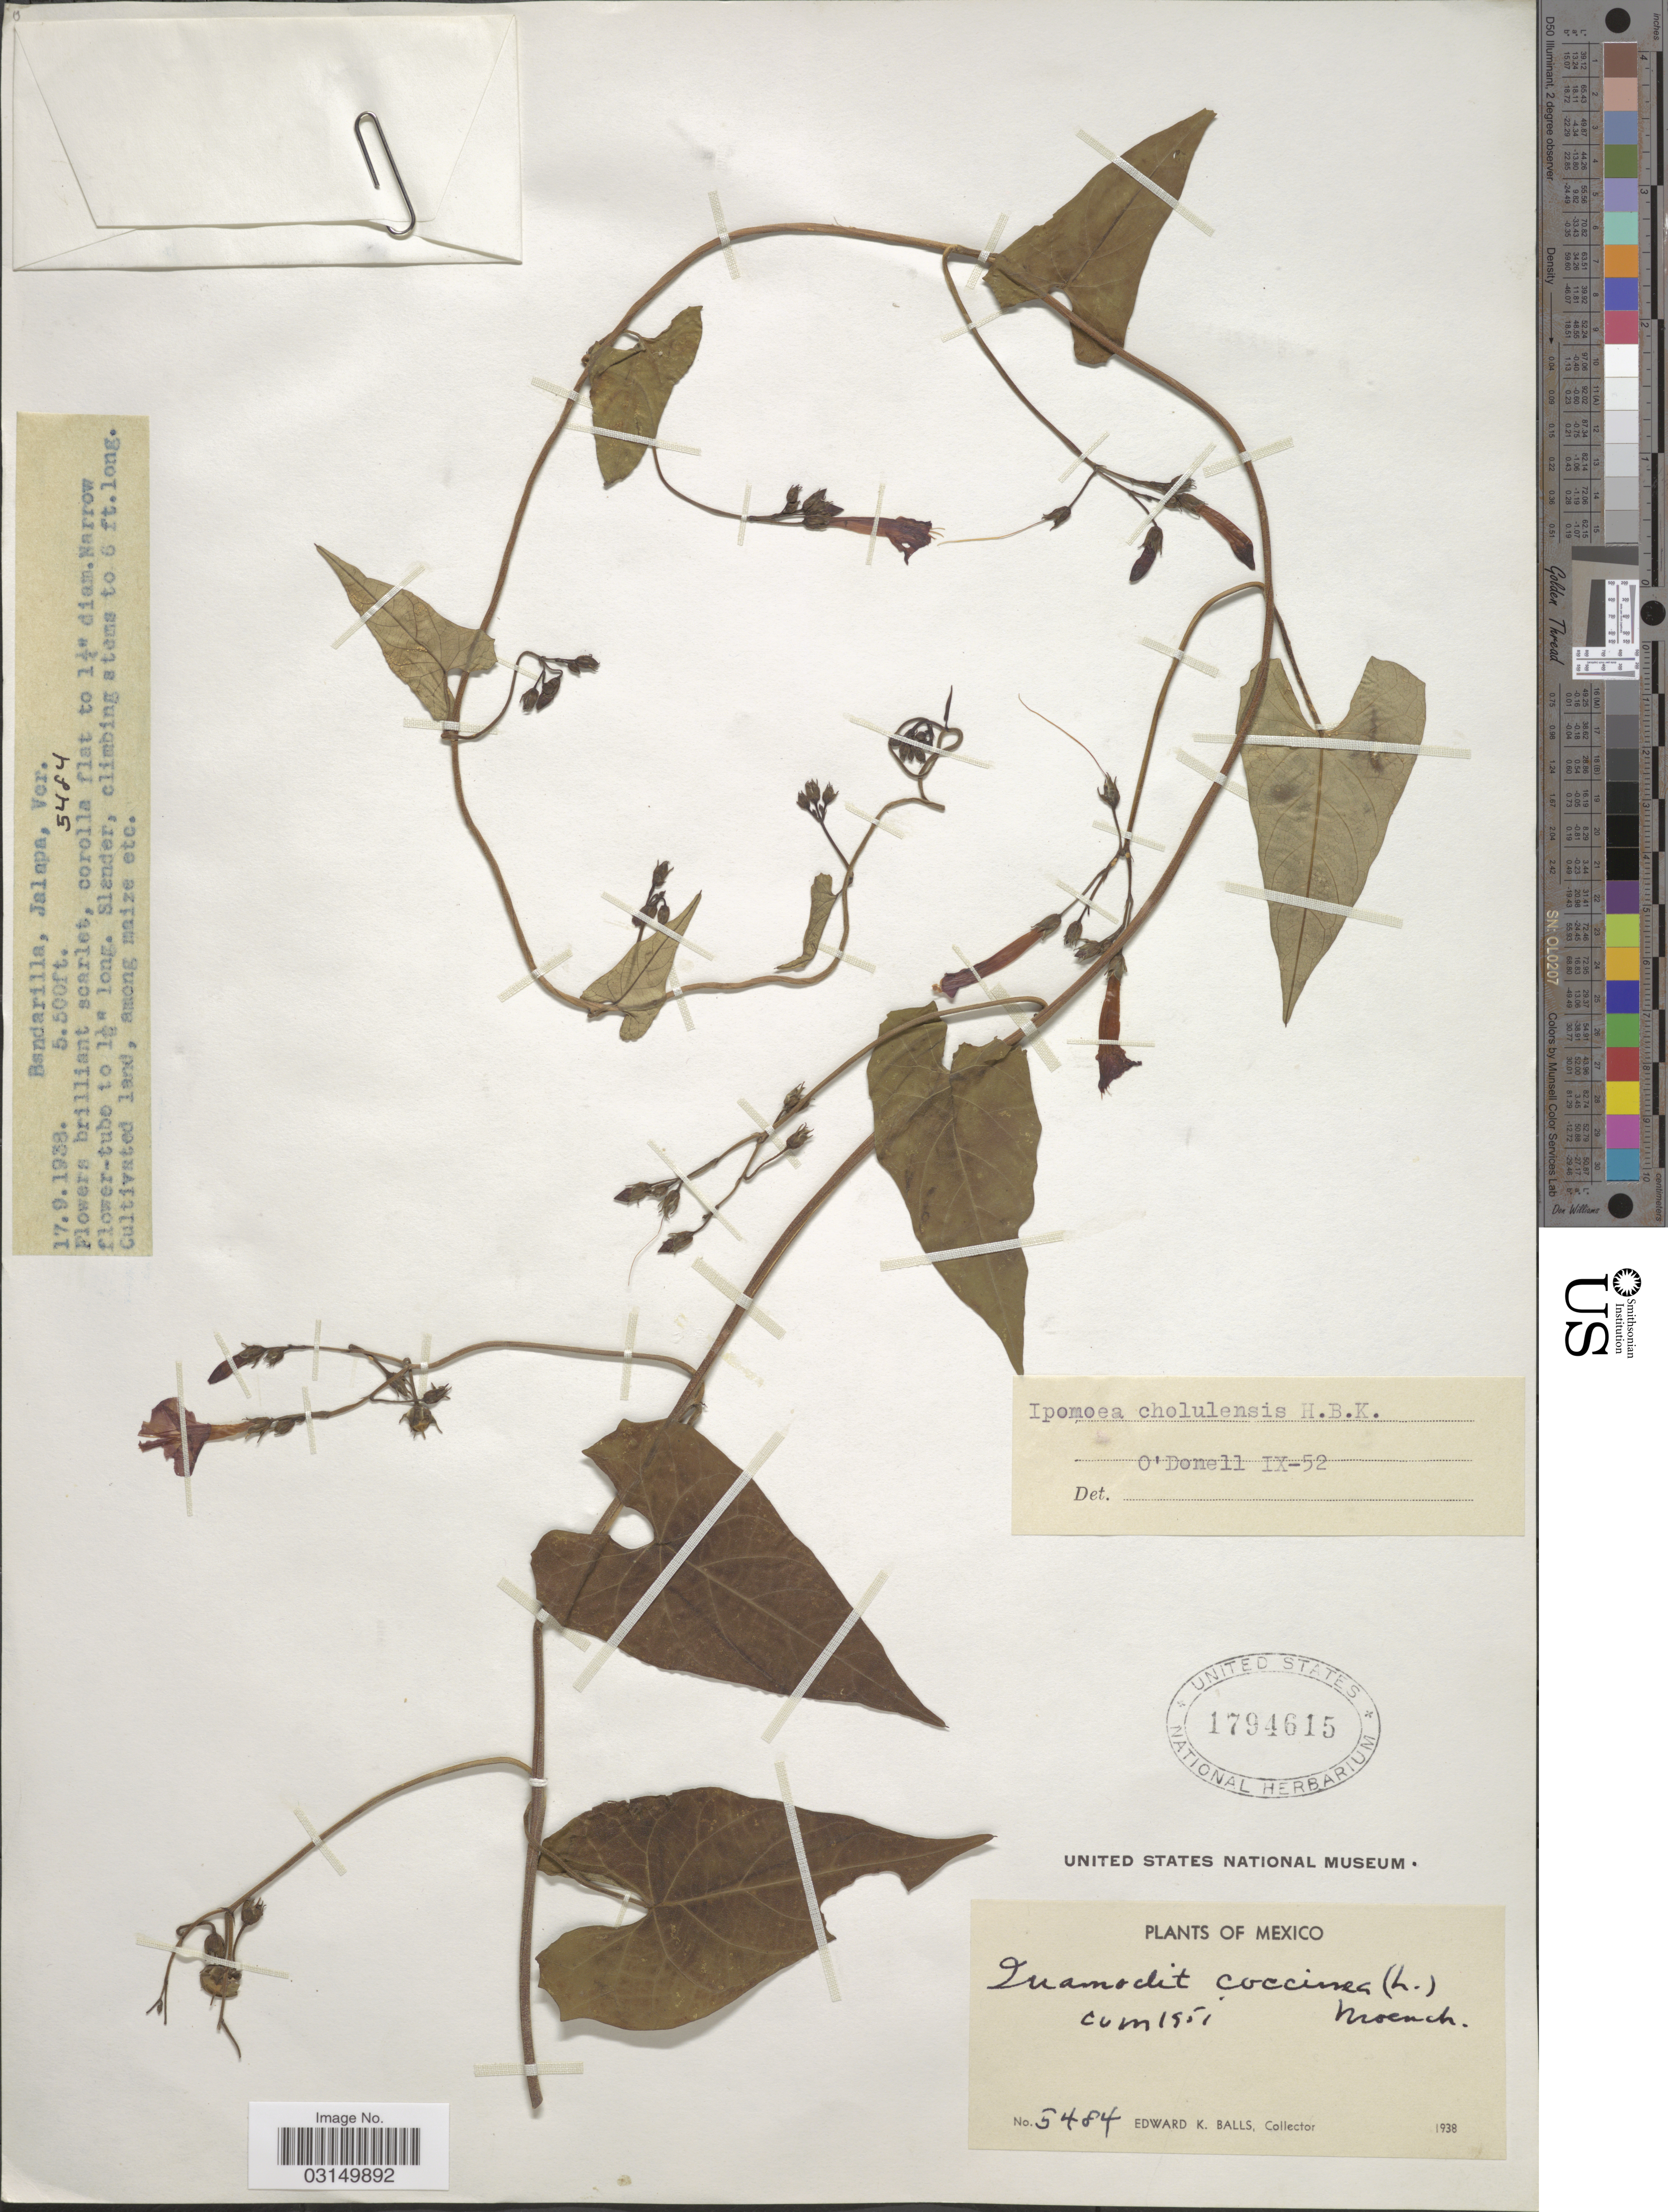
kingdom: Plantae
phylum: Tracheophyta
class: Magnoliopsida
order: Solanales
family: Convolvulaceae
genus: Ipomoea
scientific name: Ipomoea cholulensis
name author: Kunth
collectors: E. K. Balls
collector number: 5484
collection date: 1938-09-17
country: Mexico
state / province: Veracruz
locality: Bandarilla, Jalapa, Ver.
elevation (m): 1676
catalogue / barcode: US 1794615